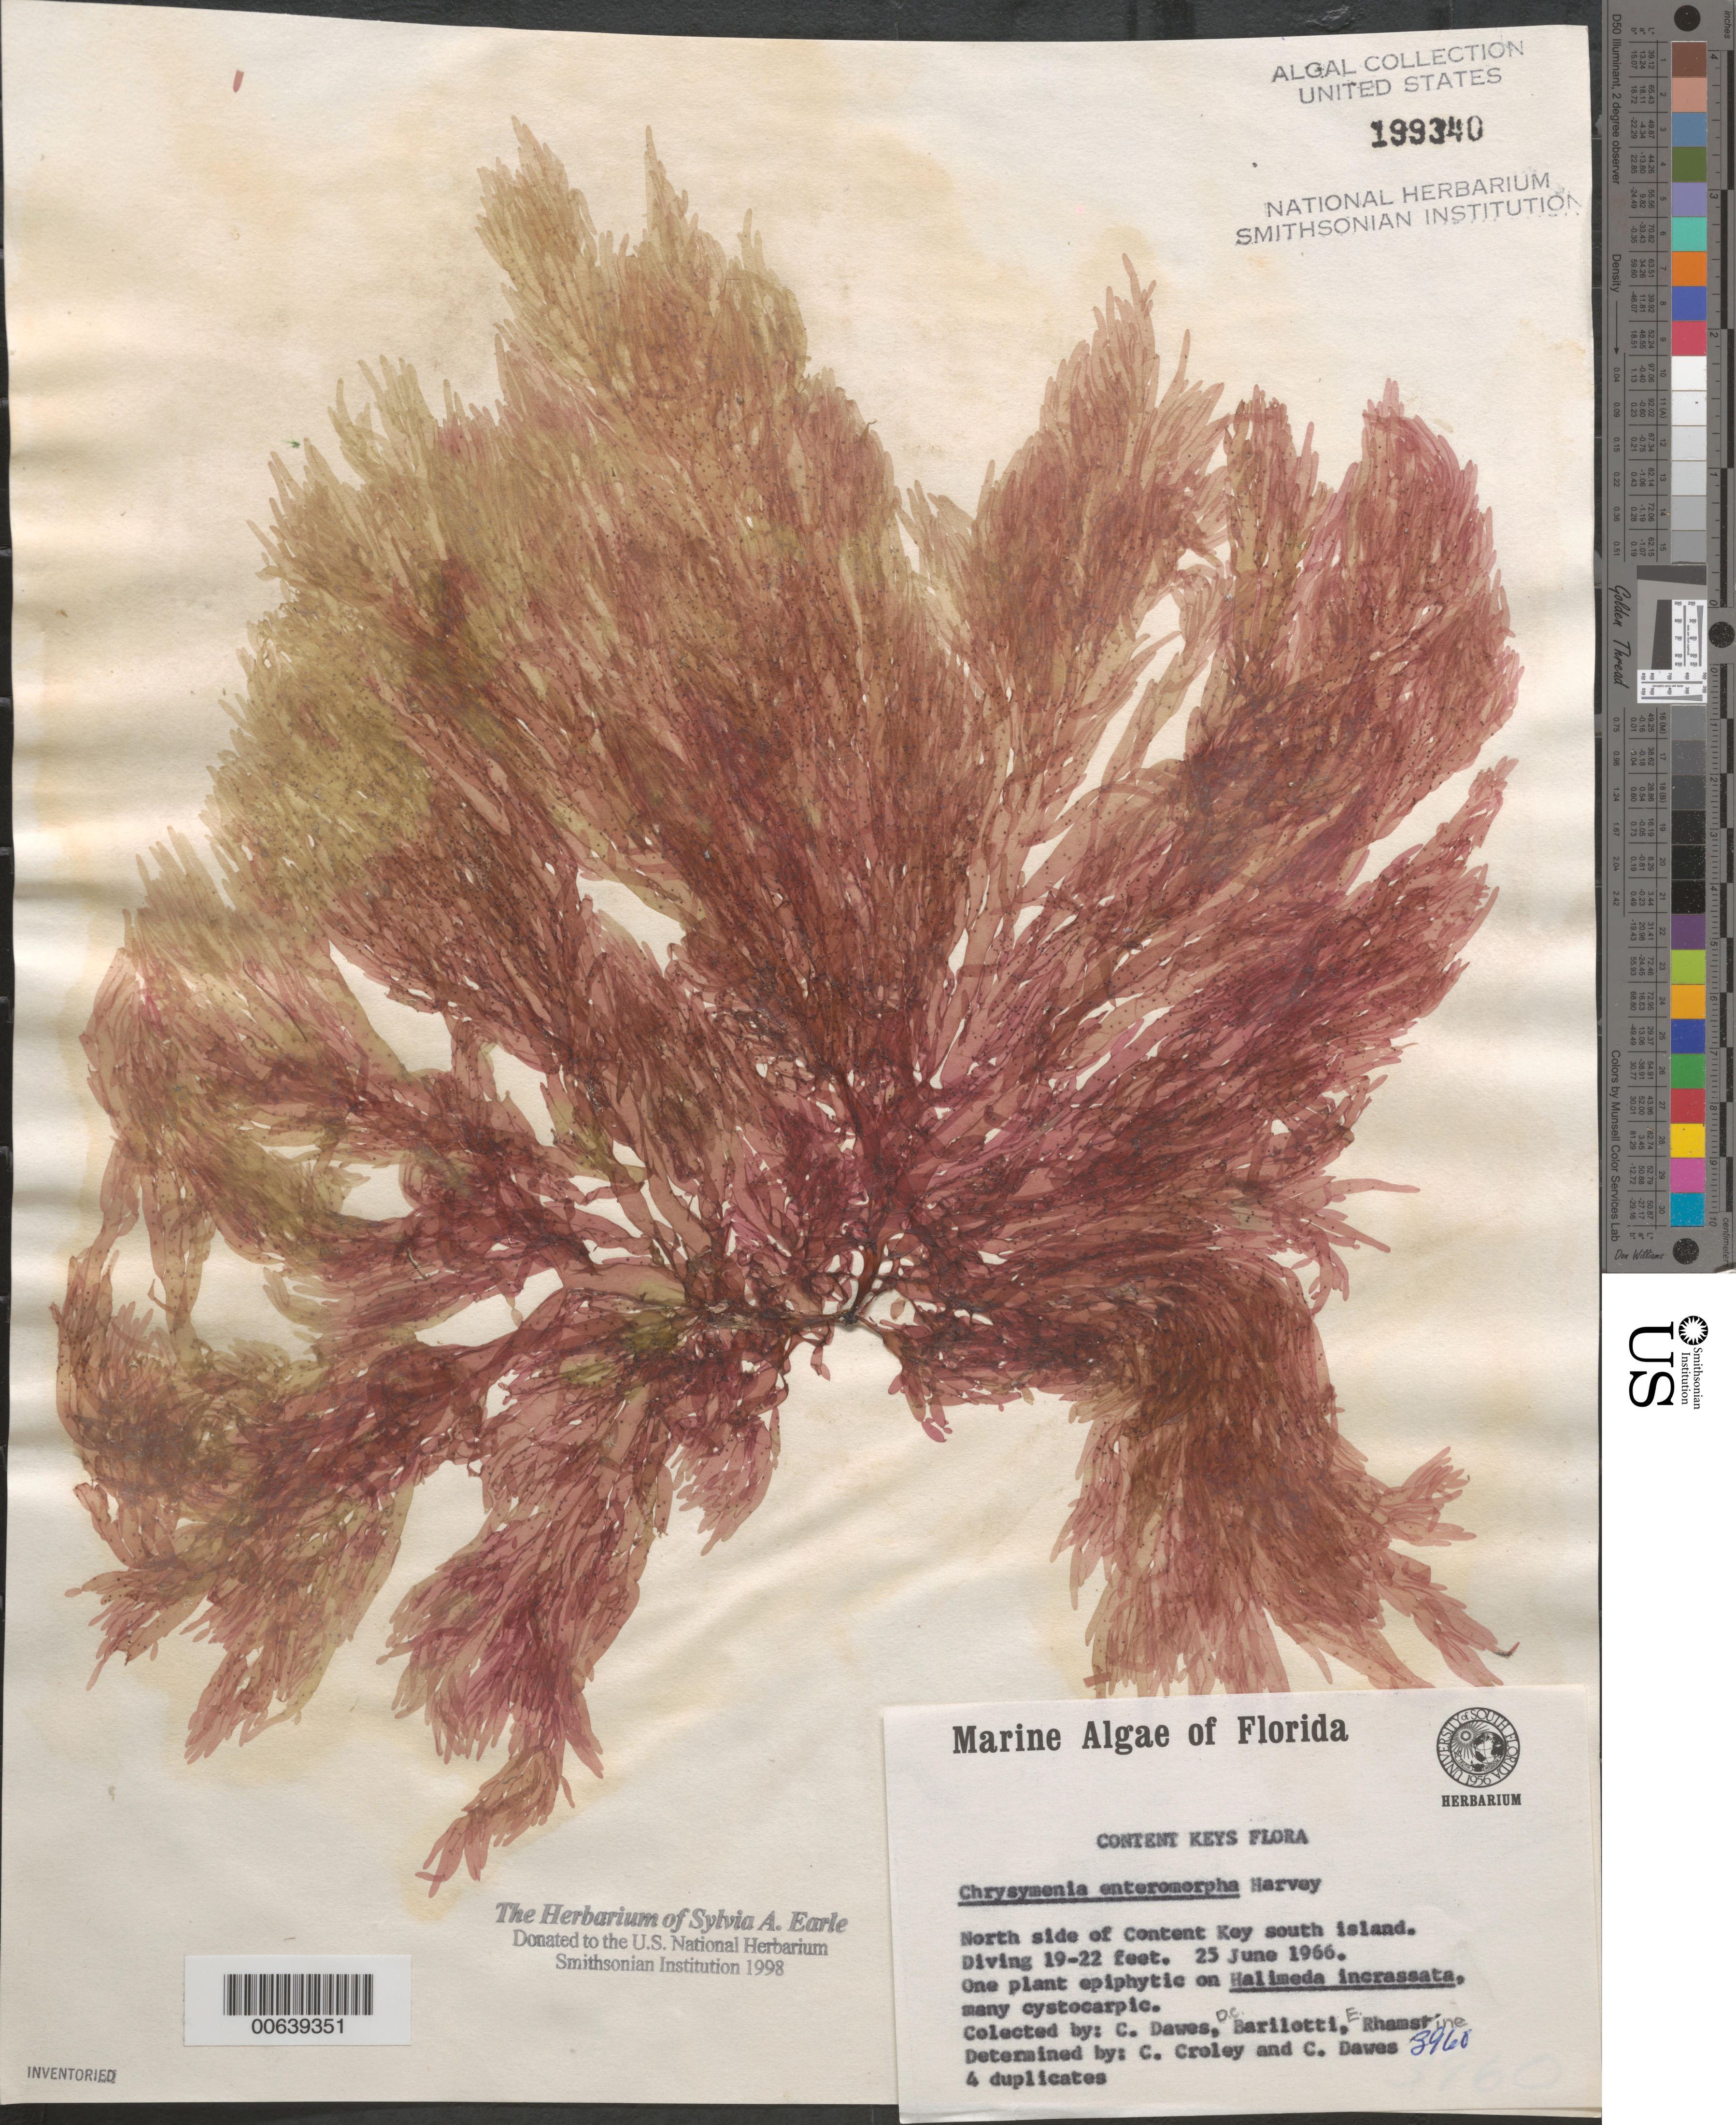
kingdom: Plantae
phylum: Rhodophyta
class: Florideophyceae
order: Rhodymeniales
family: Rhodymeniaceae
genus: Botryocladia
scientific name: Botryocladia enteromorpha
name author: (Harv.) W.E. Schmidt et al. in W.E. Schmidt et al.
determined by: Algae name updating Project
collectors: C. Dawes, D. C. Barilotti & E. Rhamstine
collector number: CJD 3960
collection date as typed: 25 Jun 1966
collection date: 1966-06-25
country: United States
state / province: Florida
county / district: Monroe County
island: Content Keys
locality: South island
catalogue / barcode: US 199340